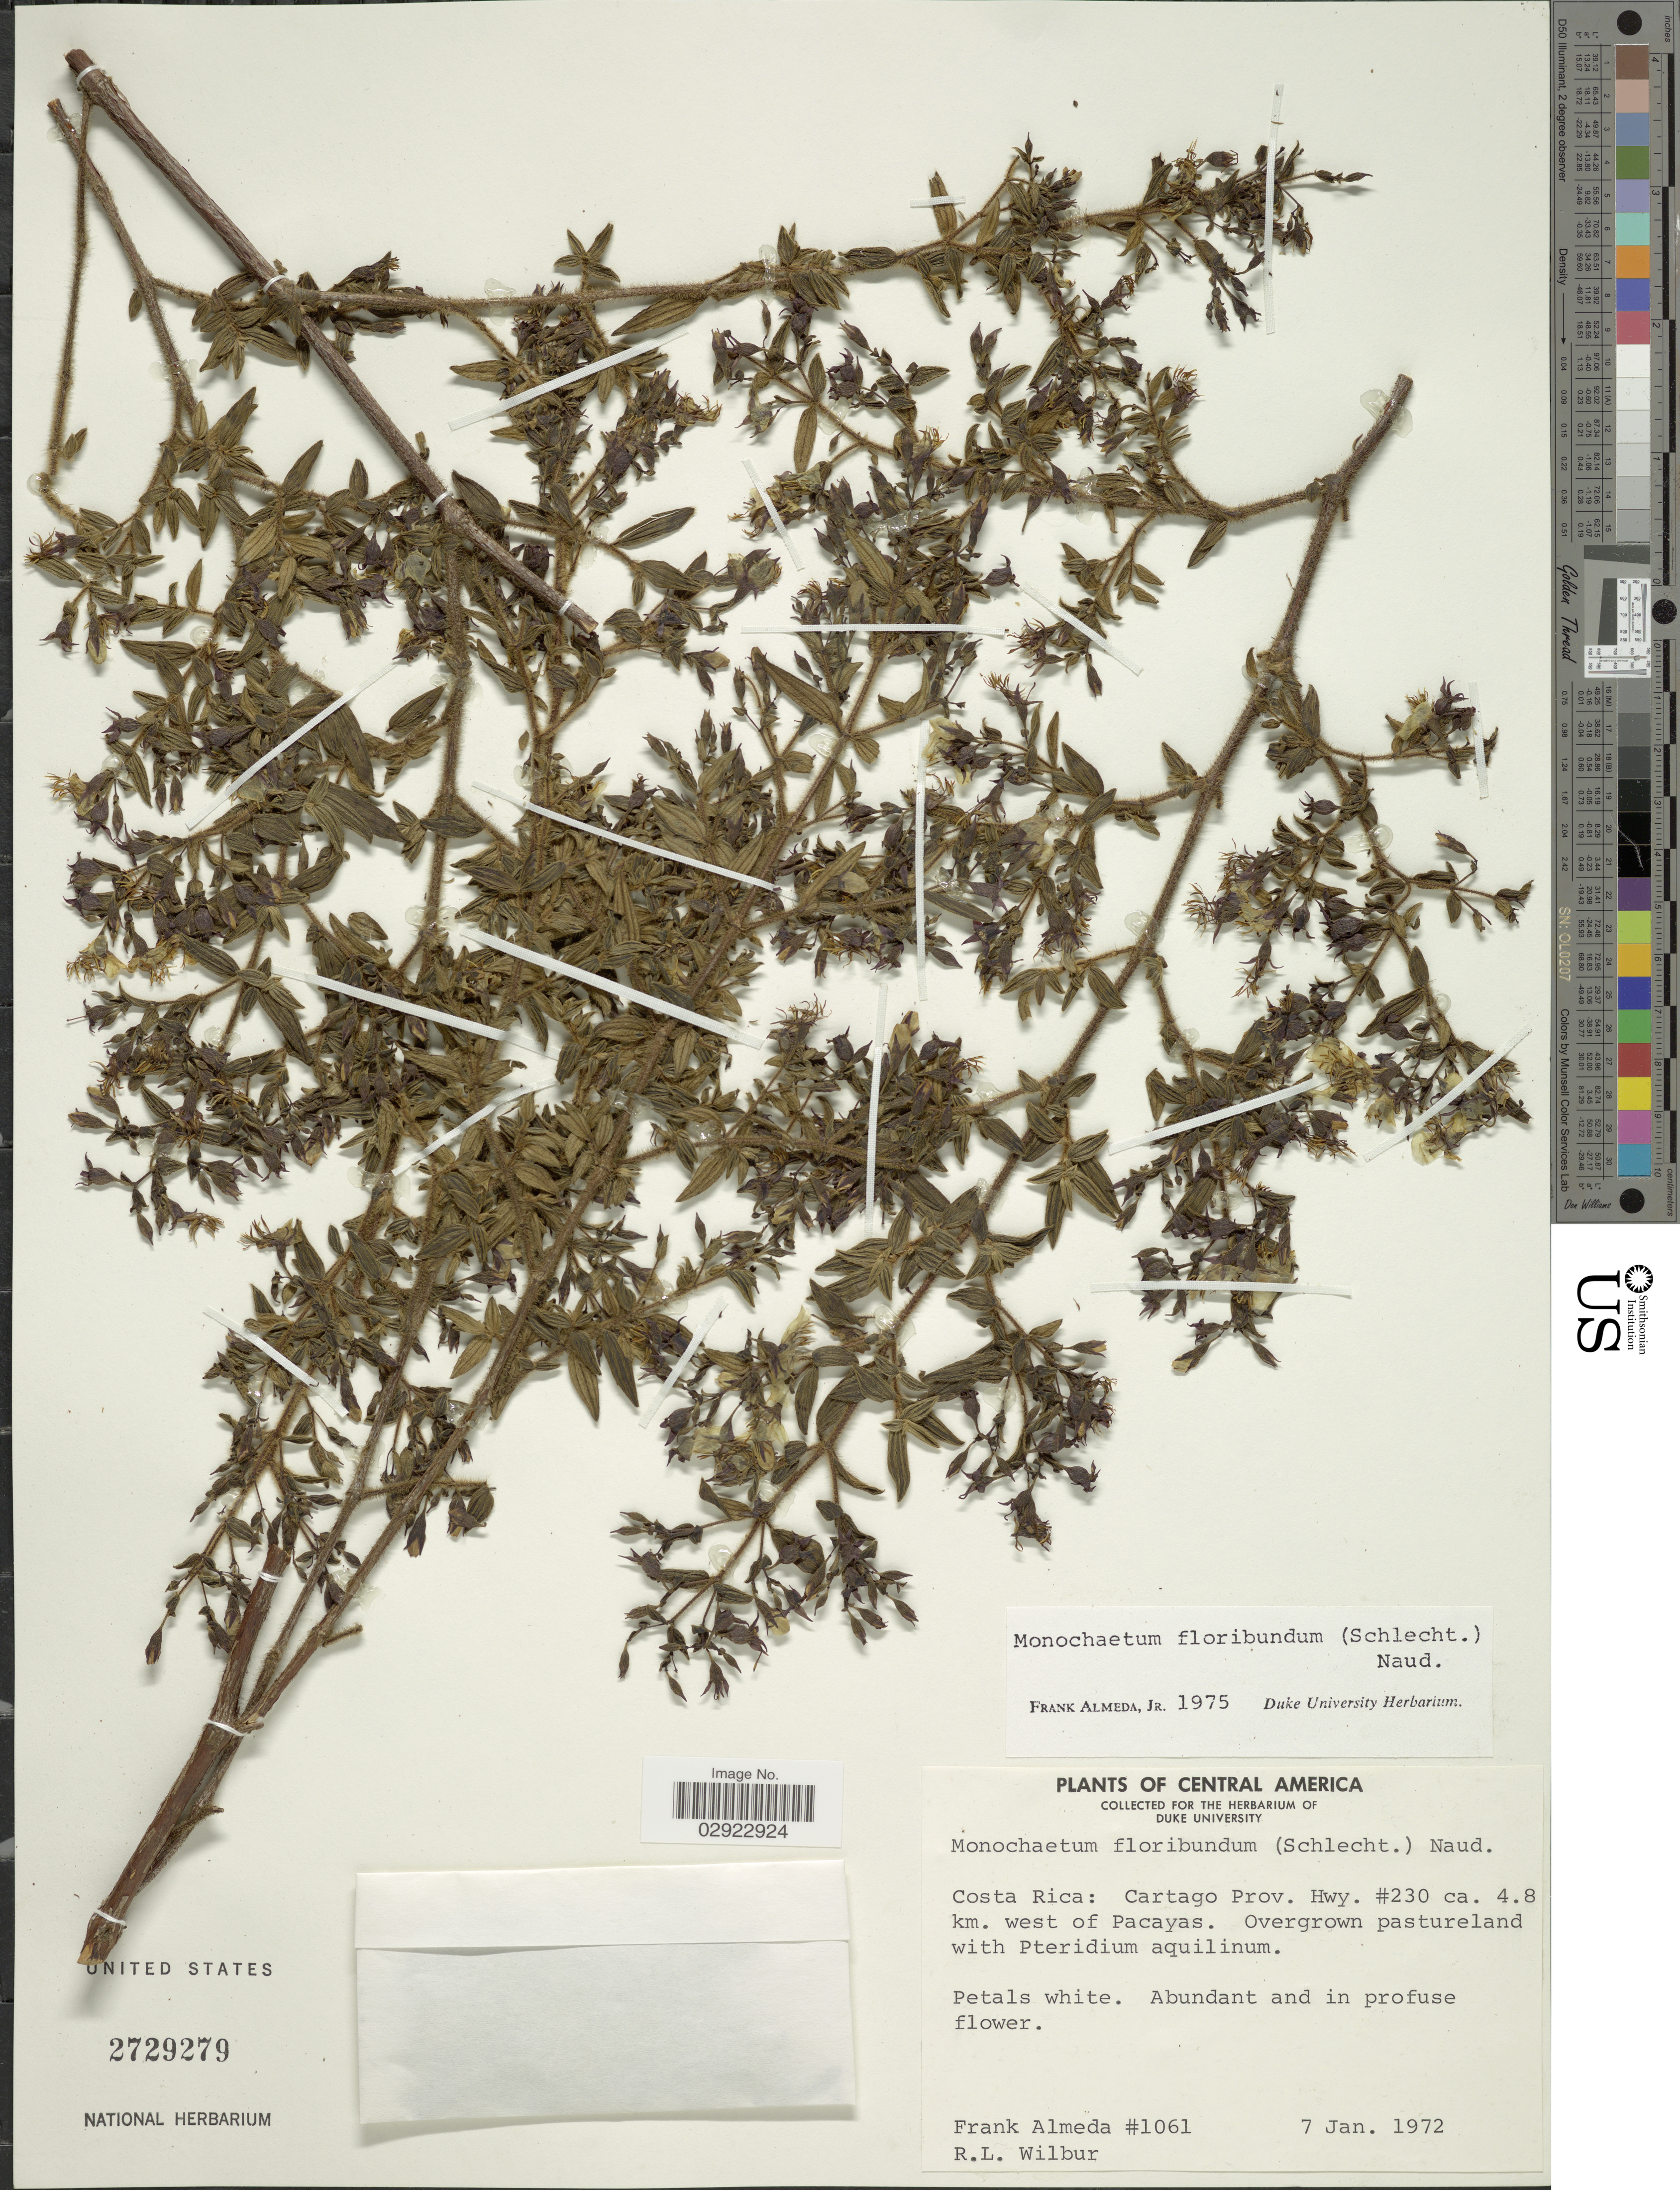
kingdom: Plantae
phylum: Tracheophyta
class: Magnoliopsida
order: Myrtales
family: Melastomataceae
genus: Monochaetum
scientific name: Monochaetum floribundum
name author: (Schltdl.) Naudin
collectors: F. Almeda & R. L. Wilbur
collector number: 1061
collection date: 1972-01-07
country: Costa Rica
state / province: Cartago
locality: Cartago Prov. Hwy. #230 ca. 4.8 km. west of Pacayas.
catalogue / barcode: US 2729279